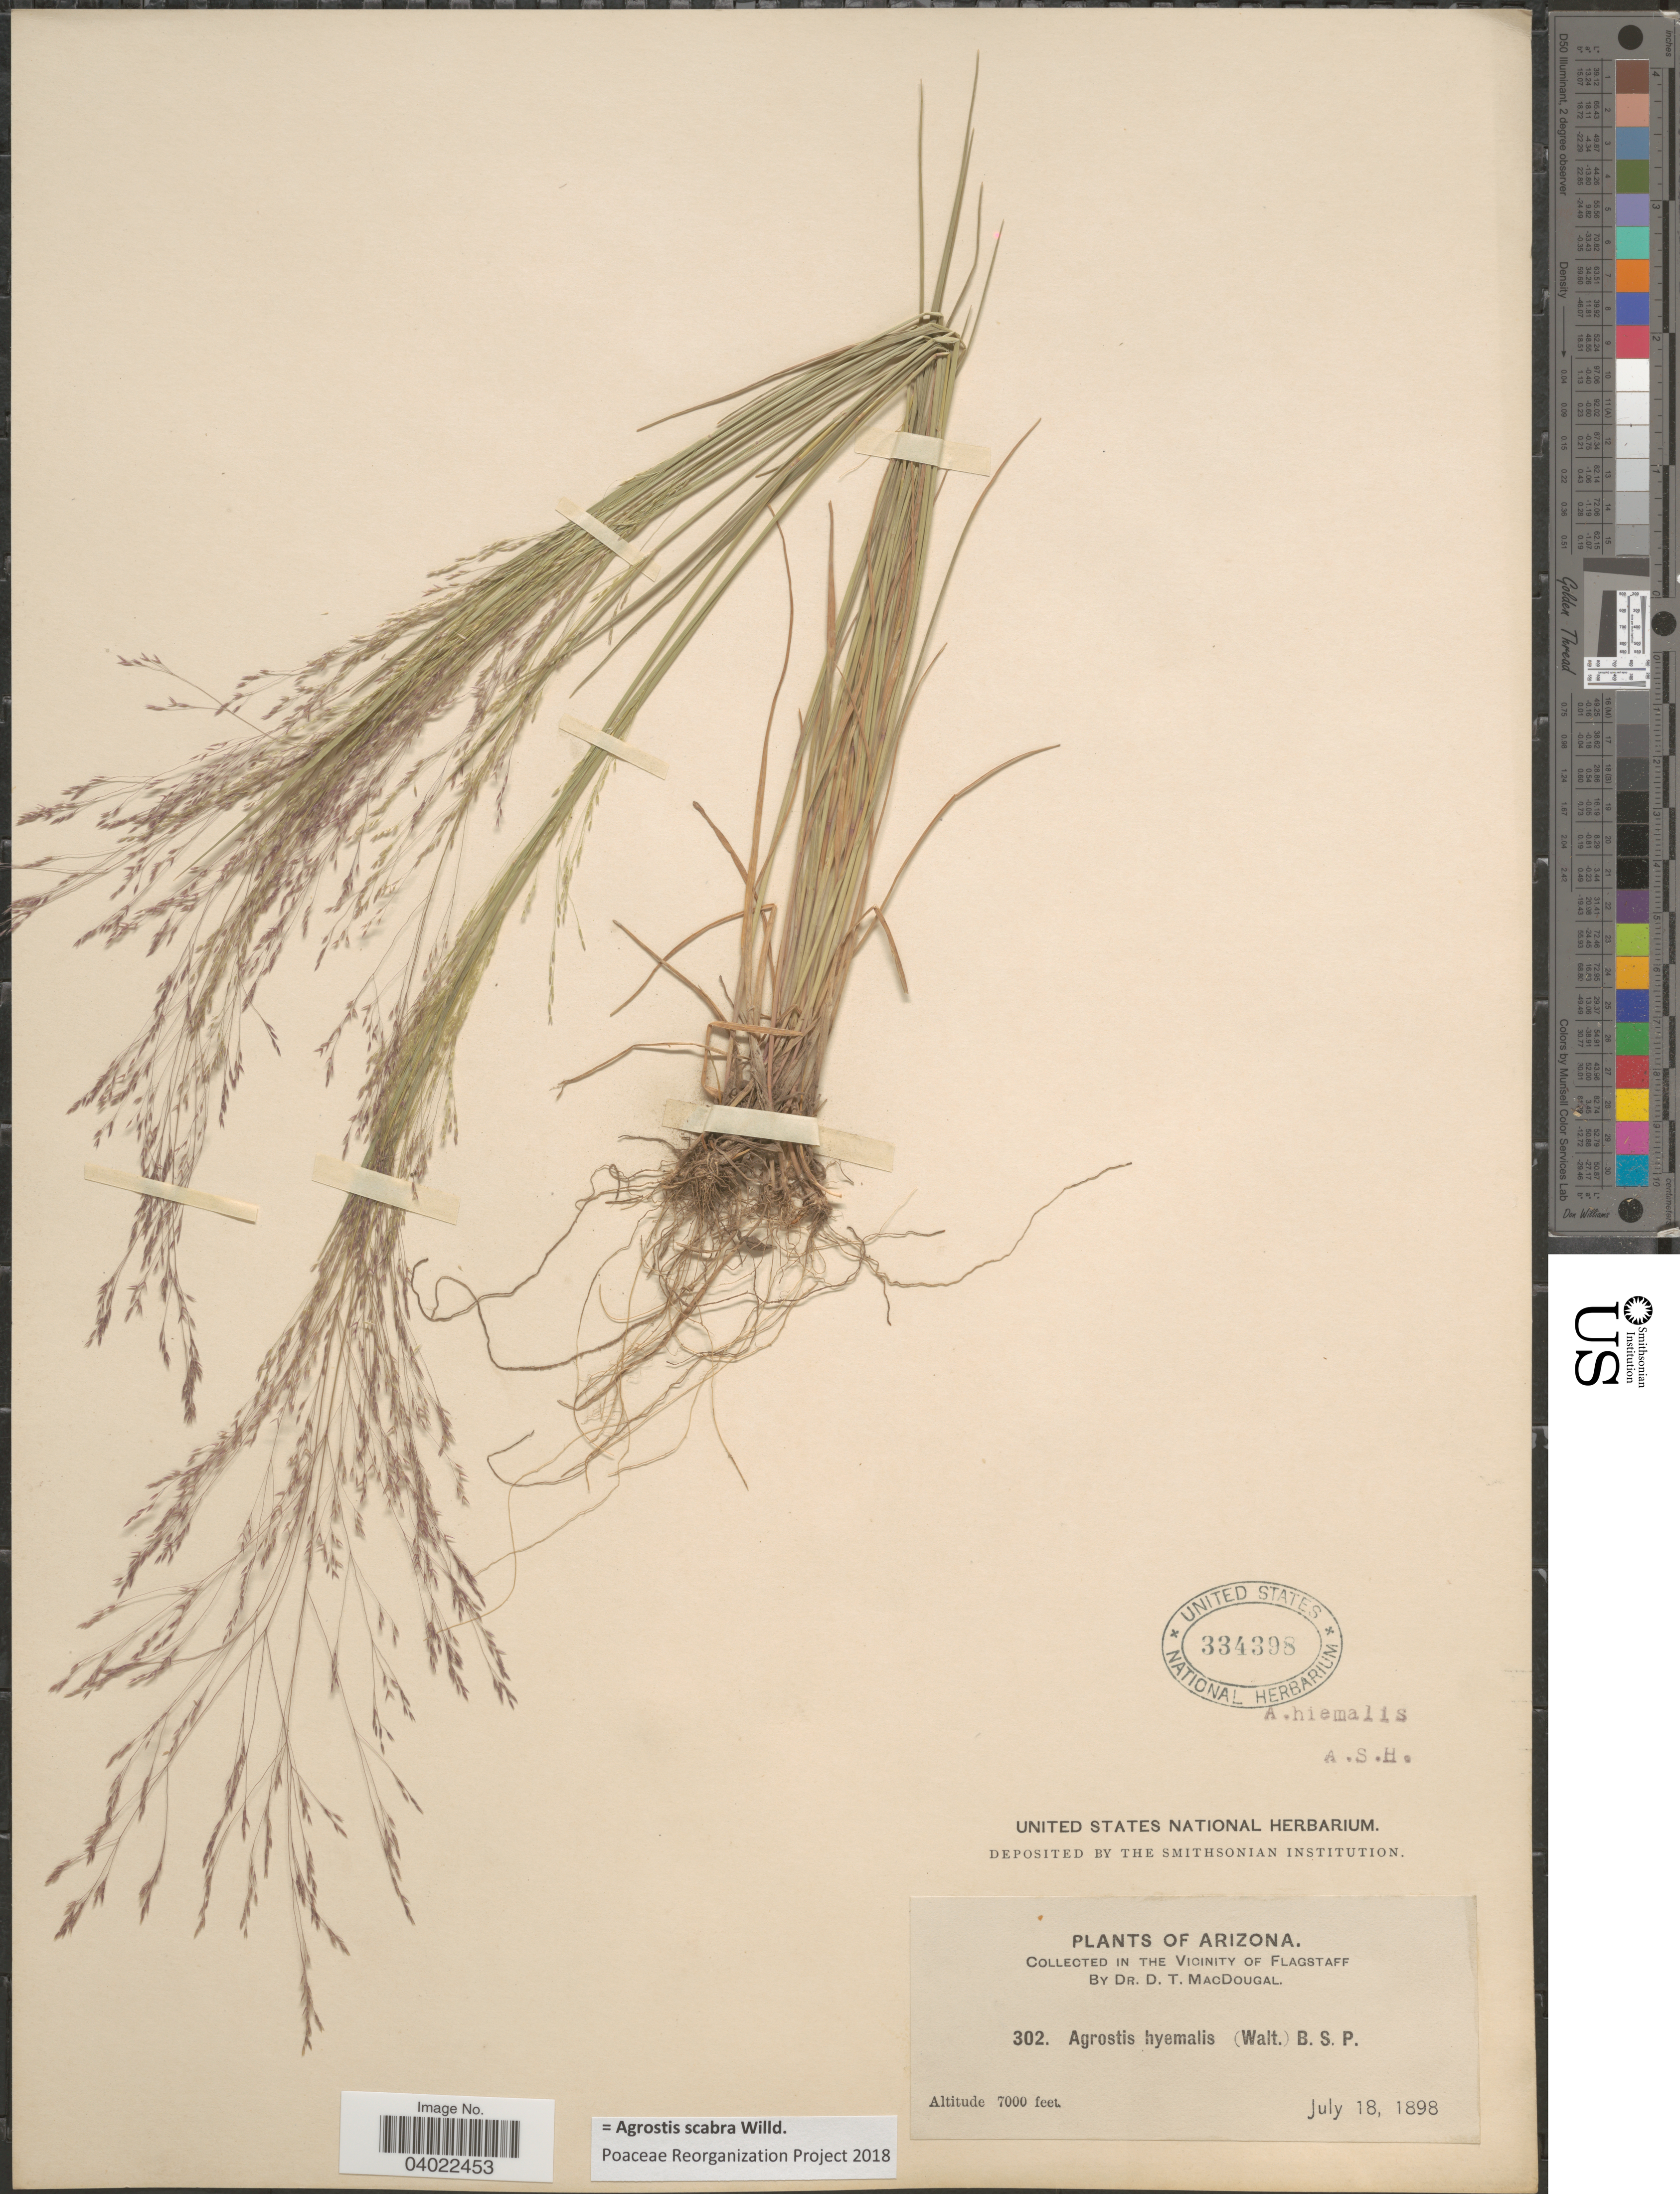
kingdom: Plantae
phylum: Tracheophyta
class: Liliopsida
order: Poales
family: Poaceae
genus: Agrostis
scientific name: Agrostis scabra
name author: Willd.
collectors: D. T. MacDougal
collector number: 302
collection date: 1898-07-18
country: United States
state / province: Arizona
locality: In the Vicinity of Flagstaff.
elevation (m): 2134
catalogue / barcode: US 334398